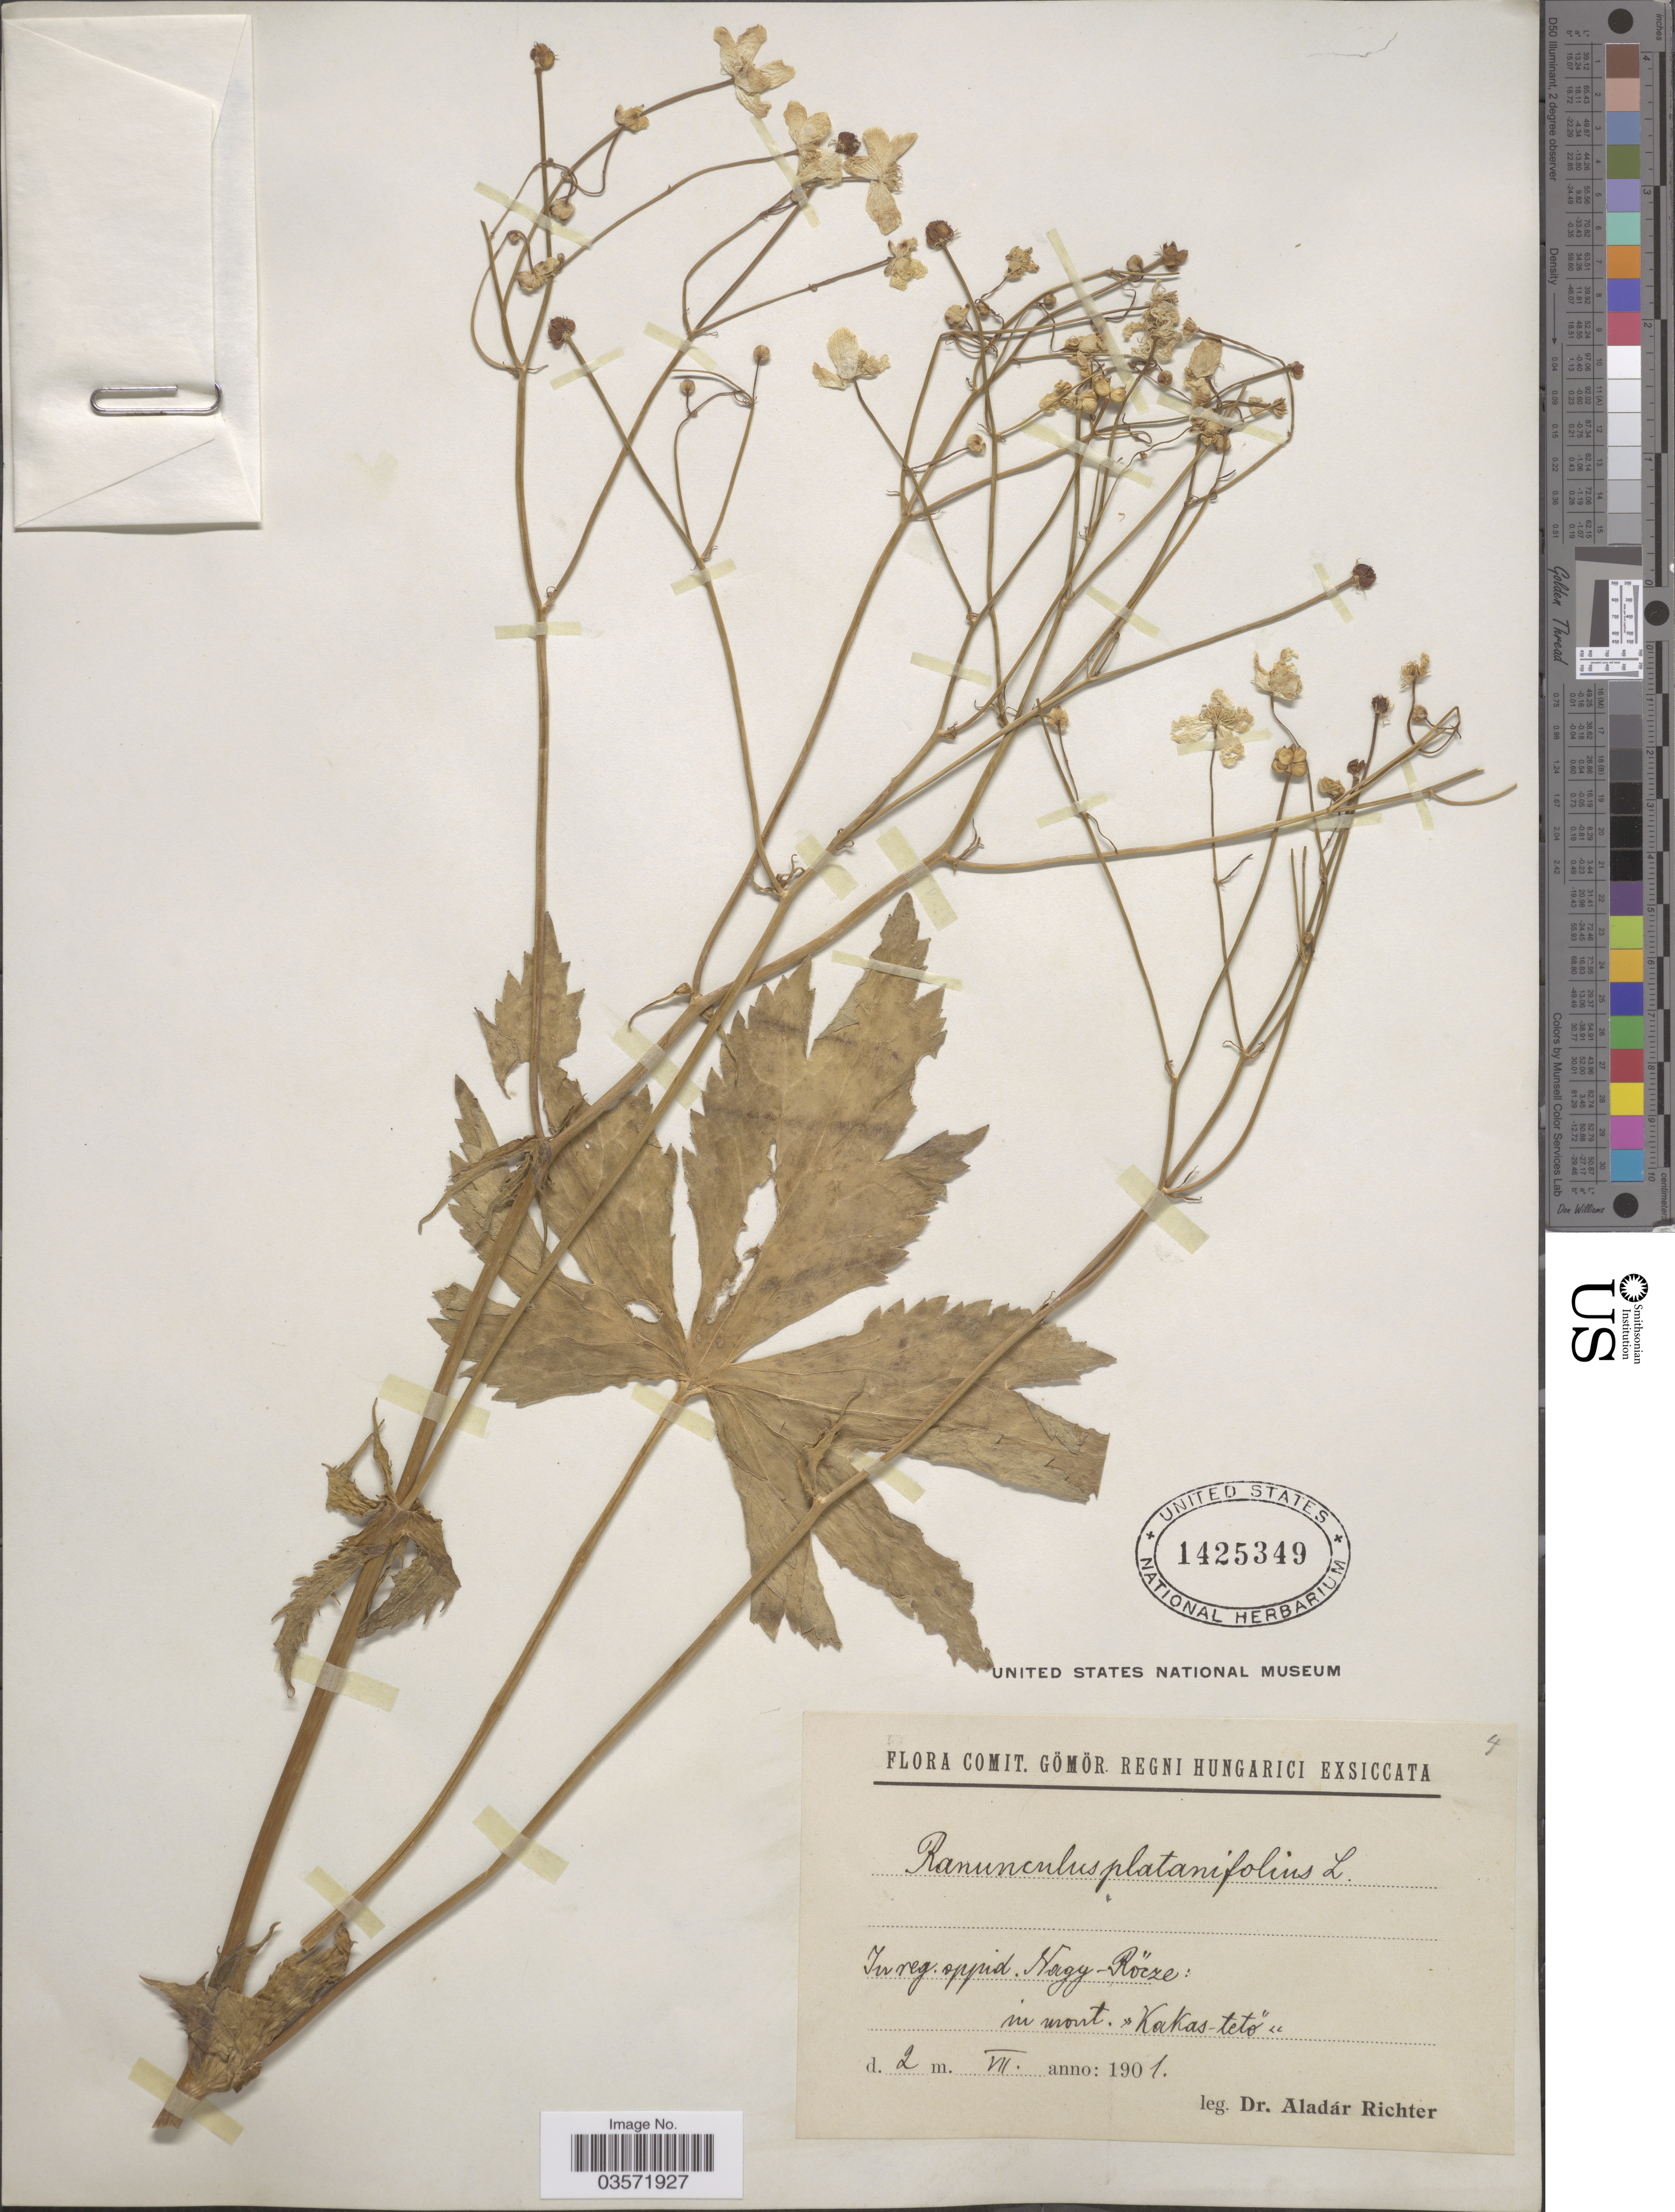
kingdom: Plantae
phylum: Tracheophyta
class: Magnoliopsida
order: Ranunculales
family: Ranunculaceae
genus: Ranunculus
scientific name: Ranunculus platanifolius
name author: L.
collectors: A. Richter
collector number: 4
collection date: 1901-07-02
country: Hungary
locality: Comit. Gömör. In reg. oppid. Nagy-Röcze: in mont. »Kakas-tetö«.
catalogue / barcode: US 1425349